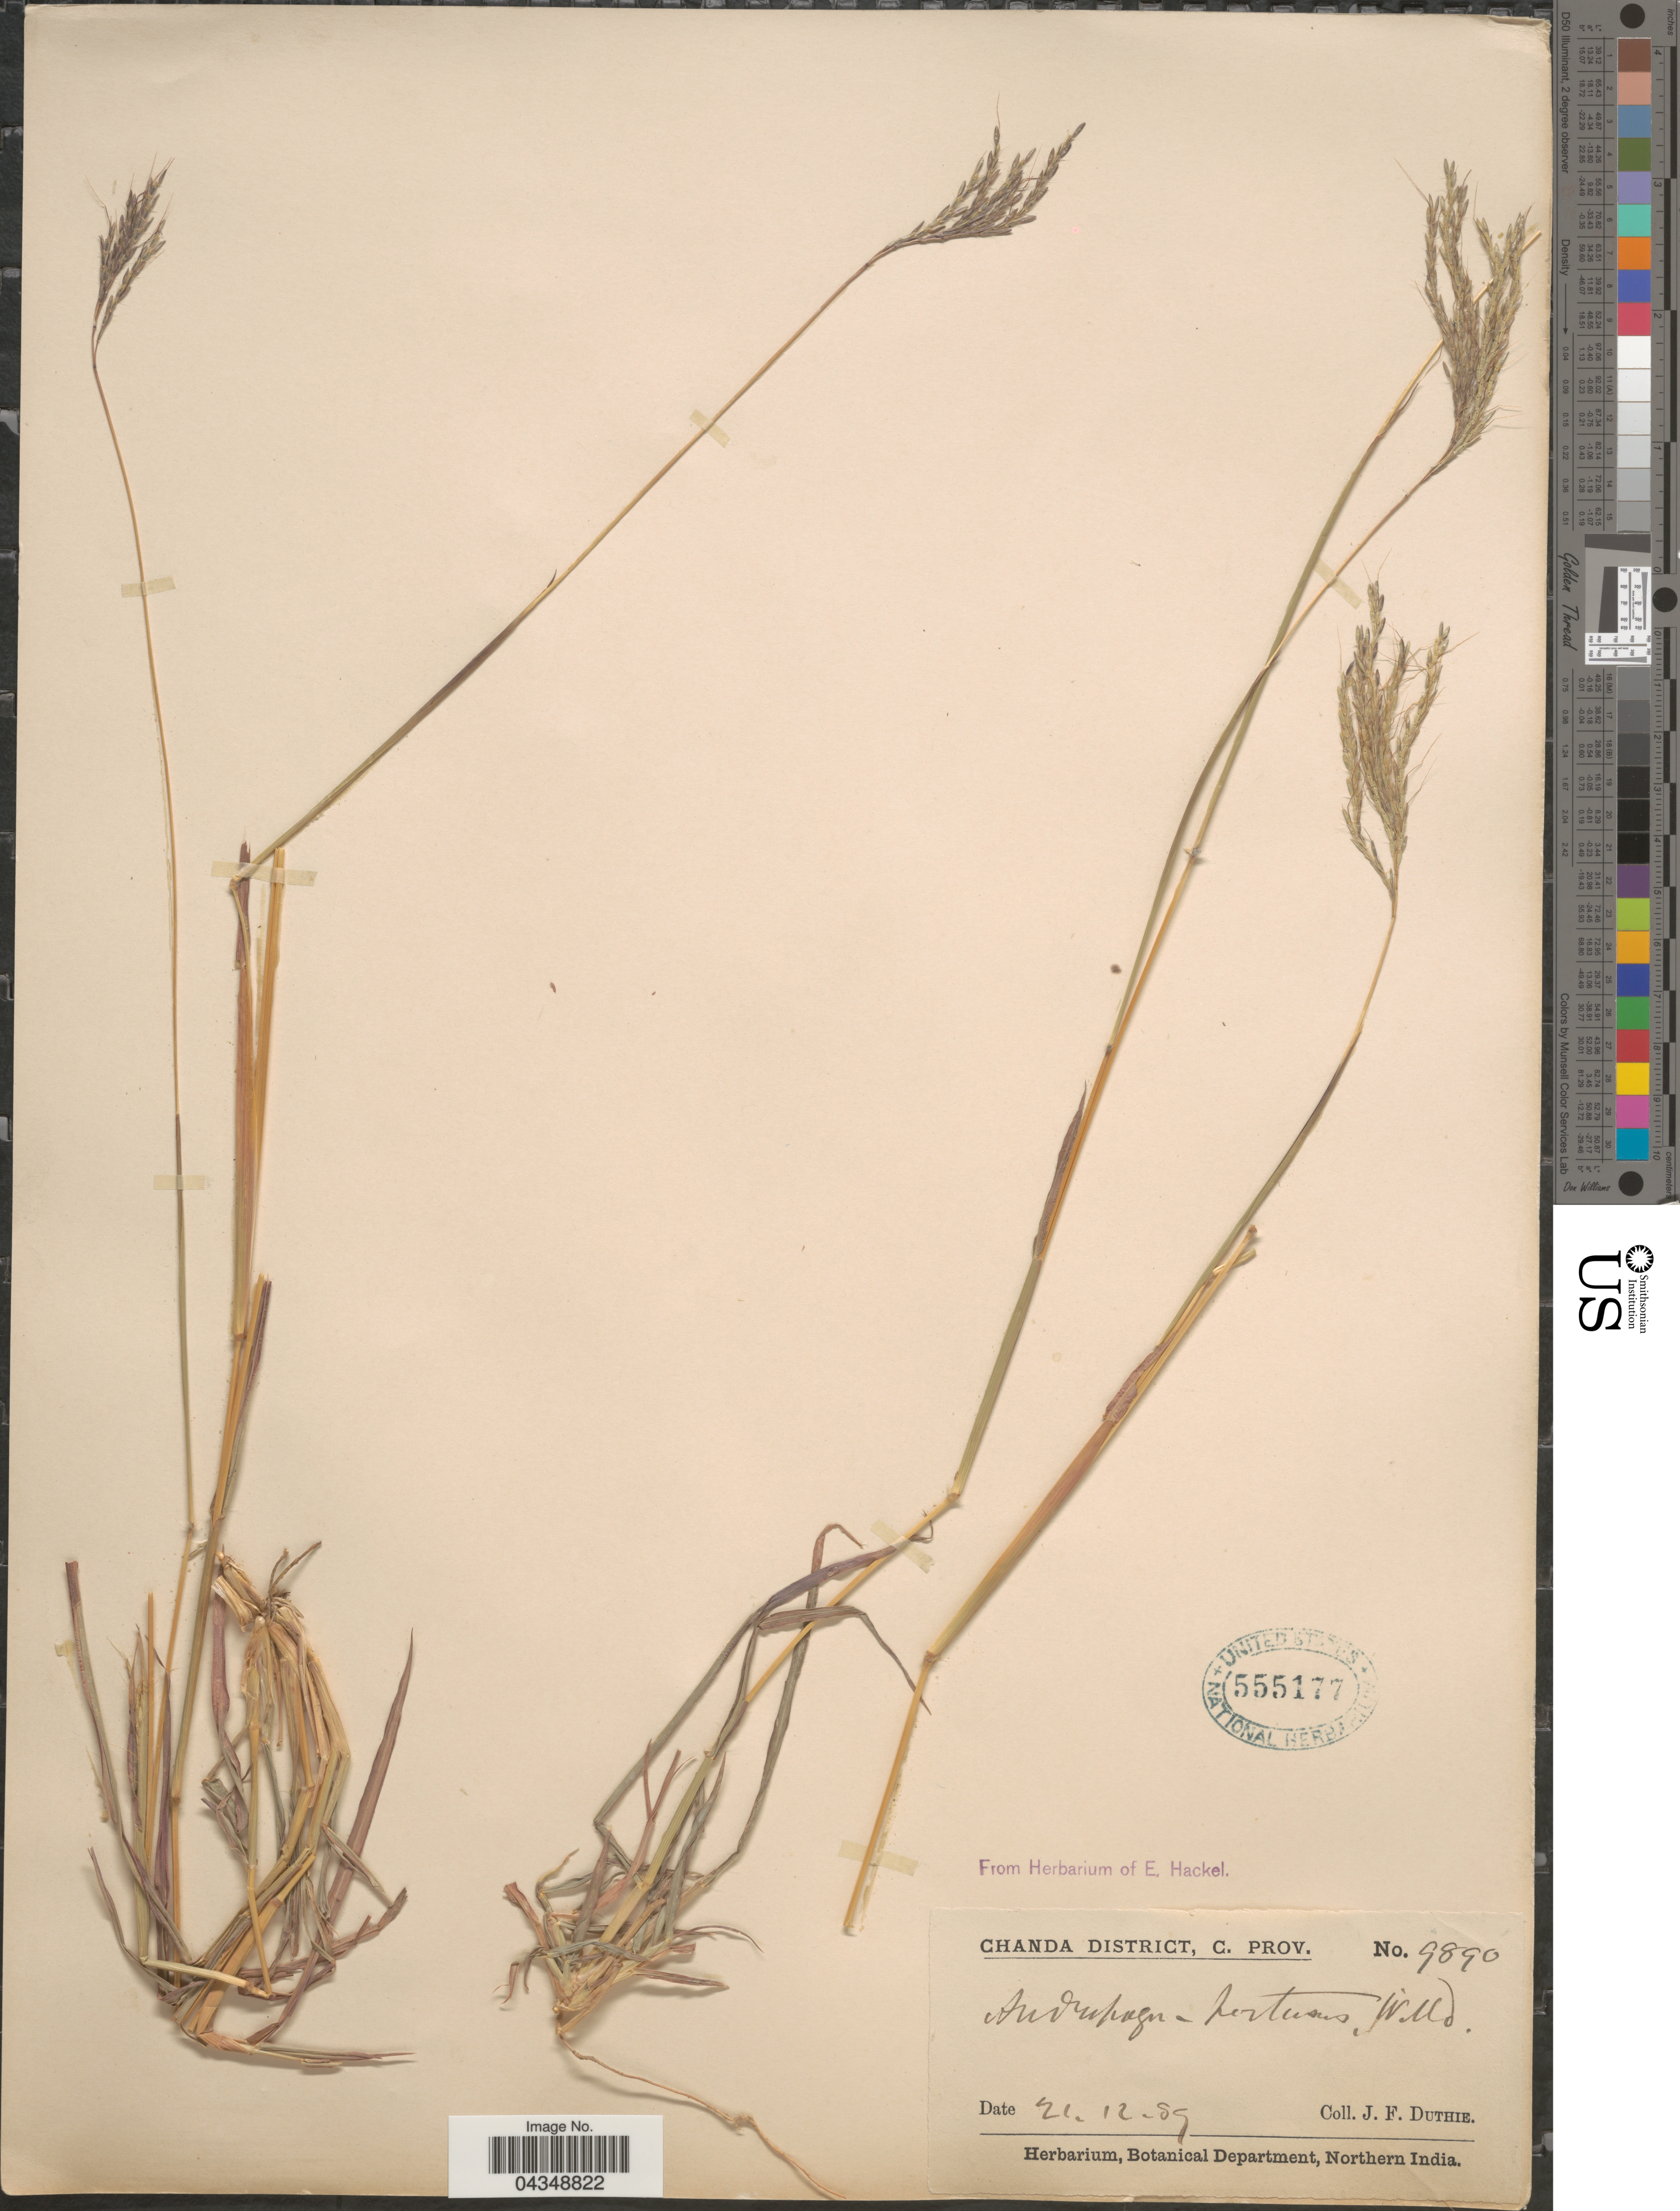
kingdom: Plantae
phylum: Tracheophyta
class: Liliopsida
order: Poales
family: Poaceae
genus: Bothriochloa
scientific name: Bothriochloa pertusa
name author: (L.) A. Camus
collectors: J. F. Duthie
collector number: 9890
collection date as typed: Transcribed d/m/y: 21/12/89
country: India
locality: Chanda District, C. Prov.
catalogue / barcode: US 555177